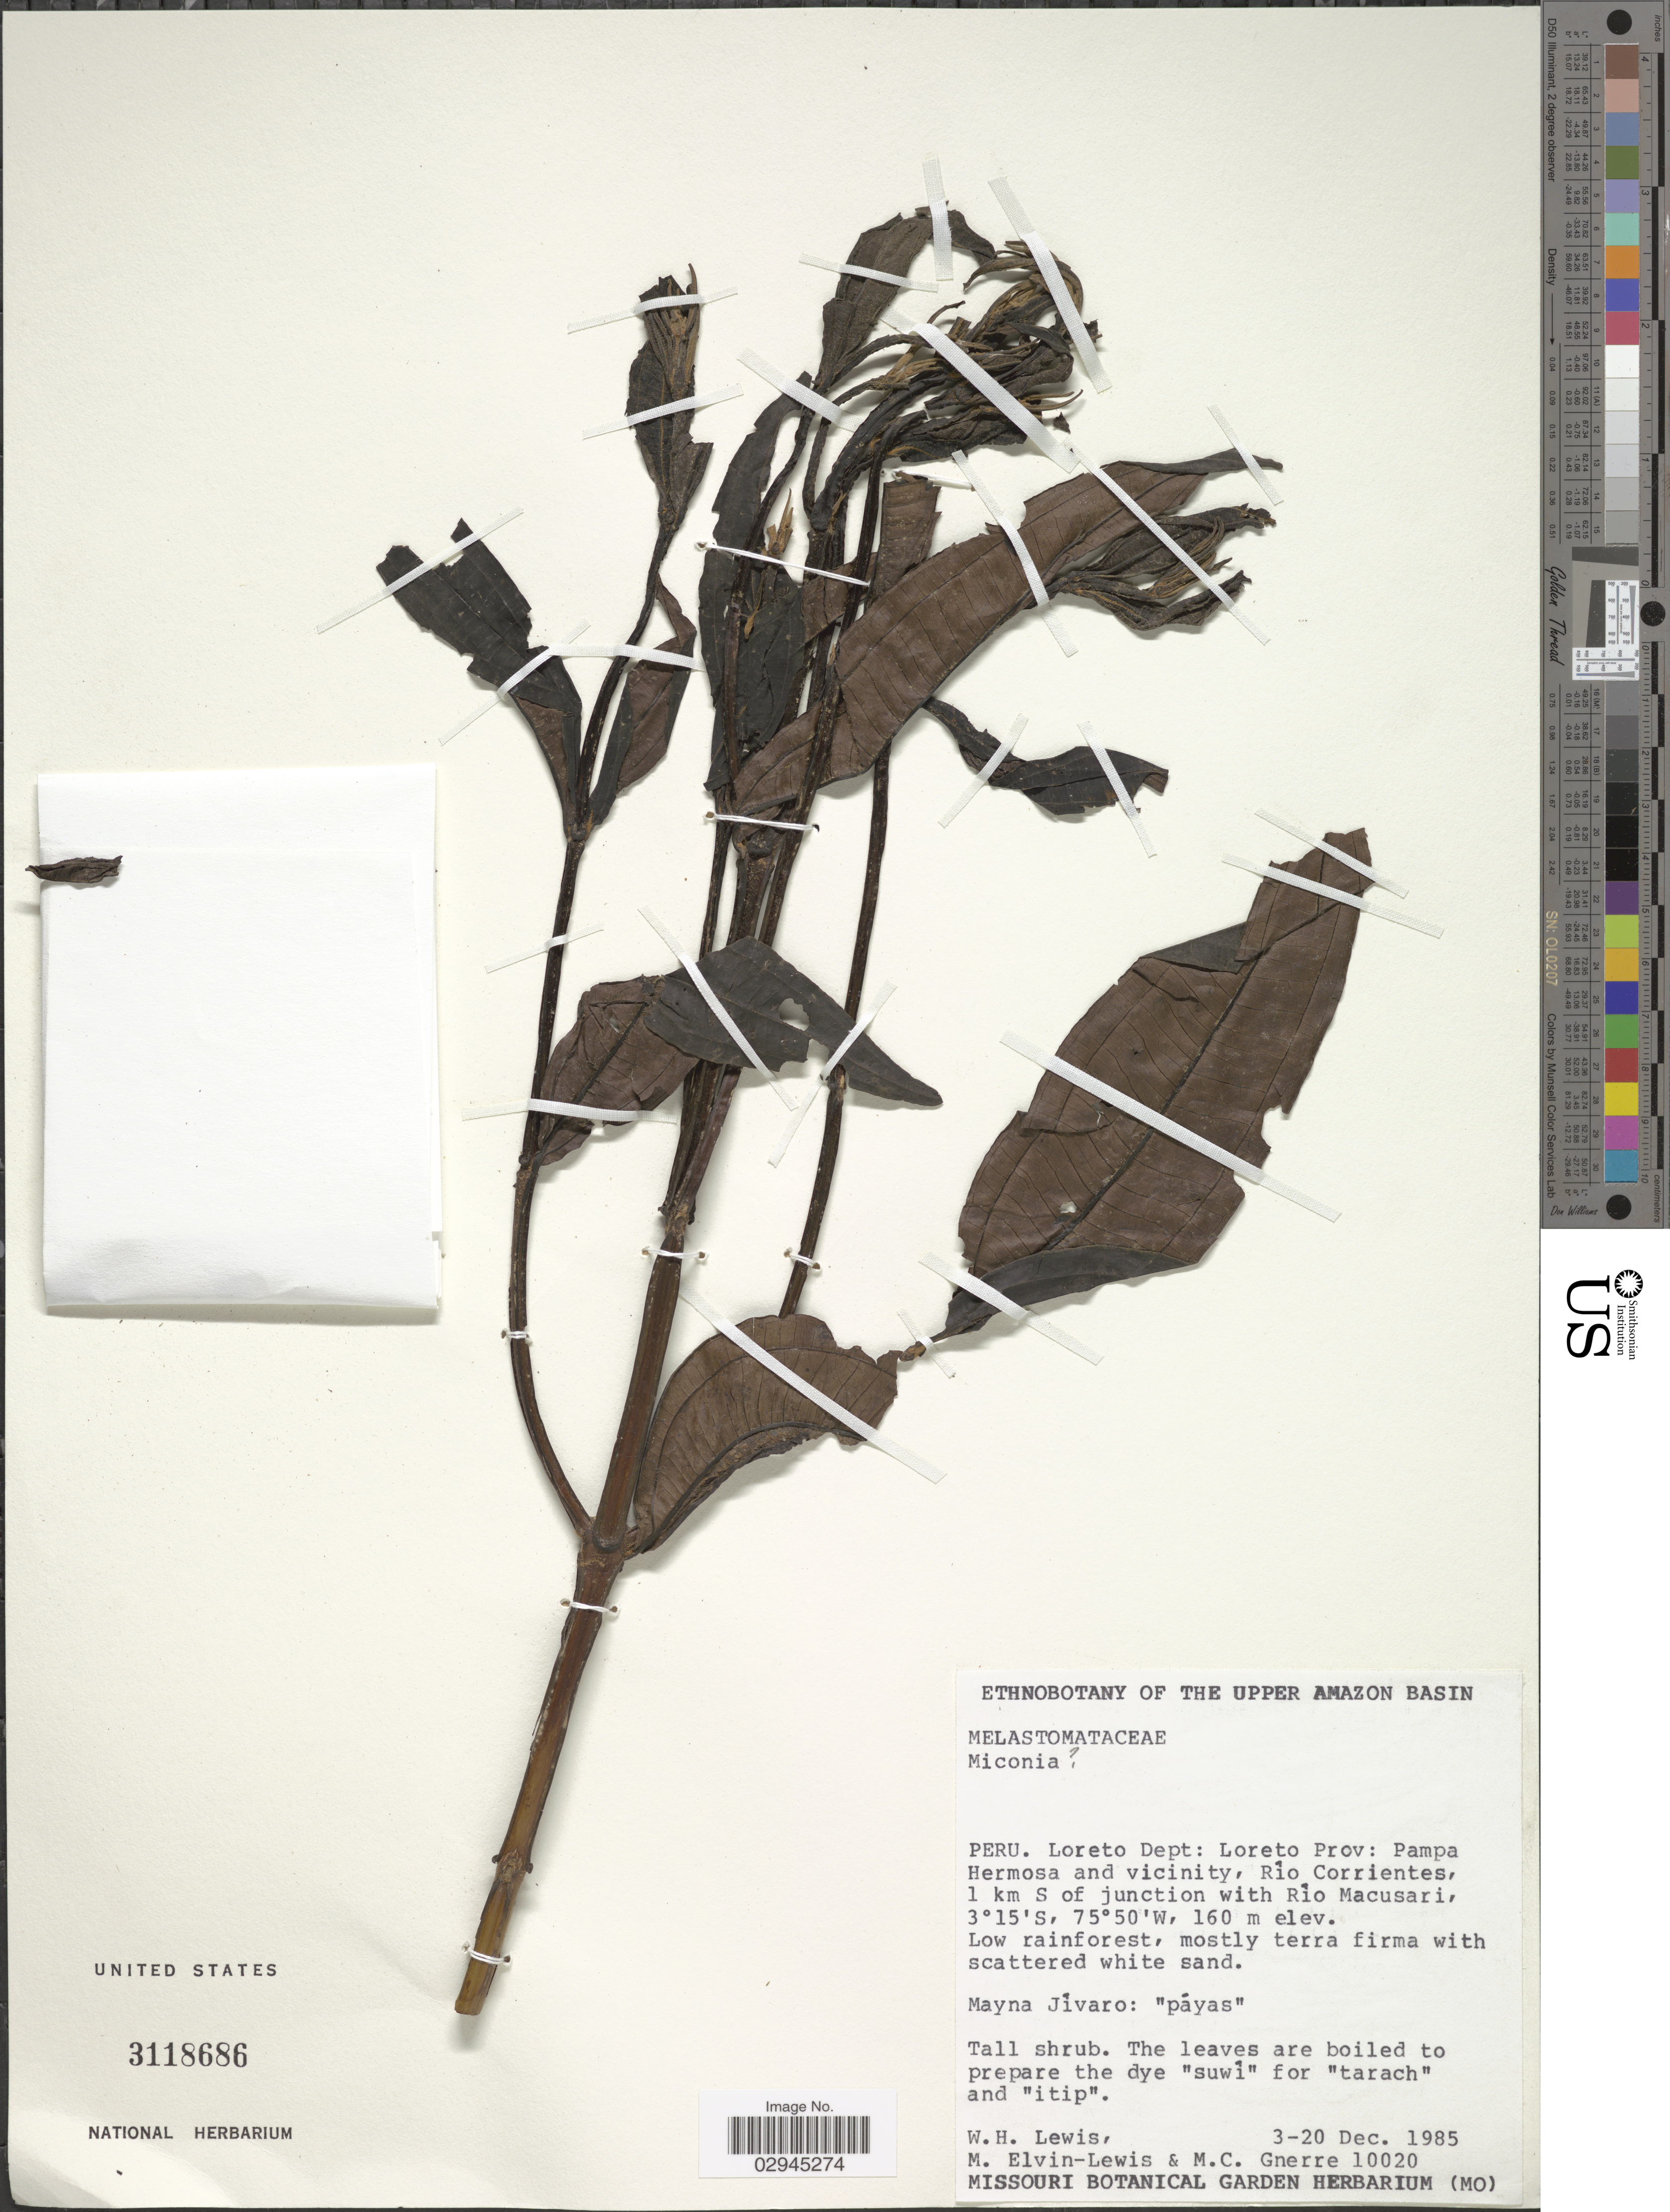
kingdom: Plantae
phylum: Tracheophyta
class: Magnoliopsida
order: Myrtales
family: Melastomataceae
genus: Miconia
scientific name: Miconia sp.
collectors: W. H. Lewis, M. Elvin-Lewis & M. Gnerre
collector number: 10020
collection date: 1985-12-03/1985-12-20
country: Peru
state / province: Loreto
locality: Loreto Dept.: Loreto Prov: Pampa Hermosa and vicinity, Río Corrientes, 1 km S of junction with Río Macusari.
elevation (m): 160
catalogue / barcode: US 3118686